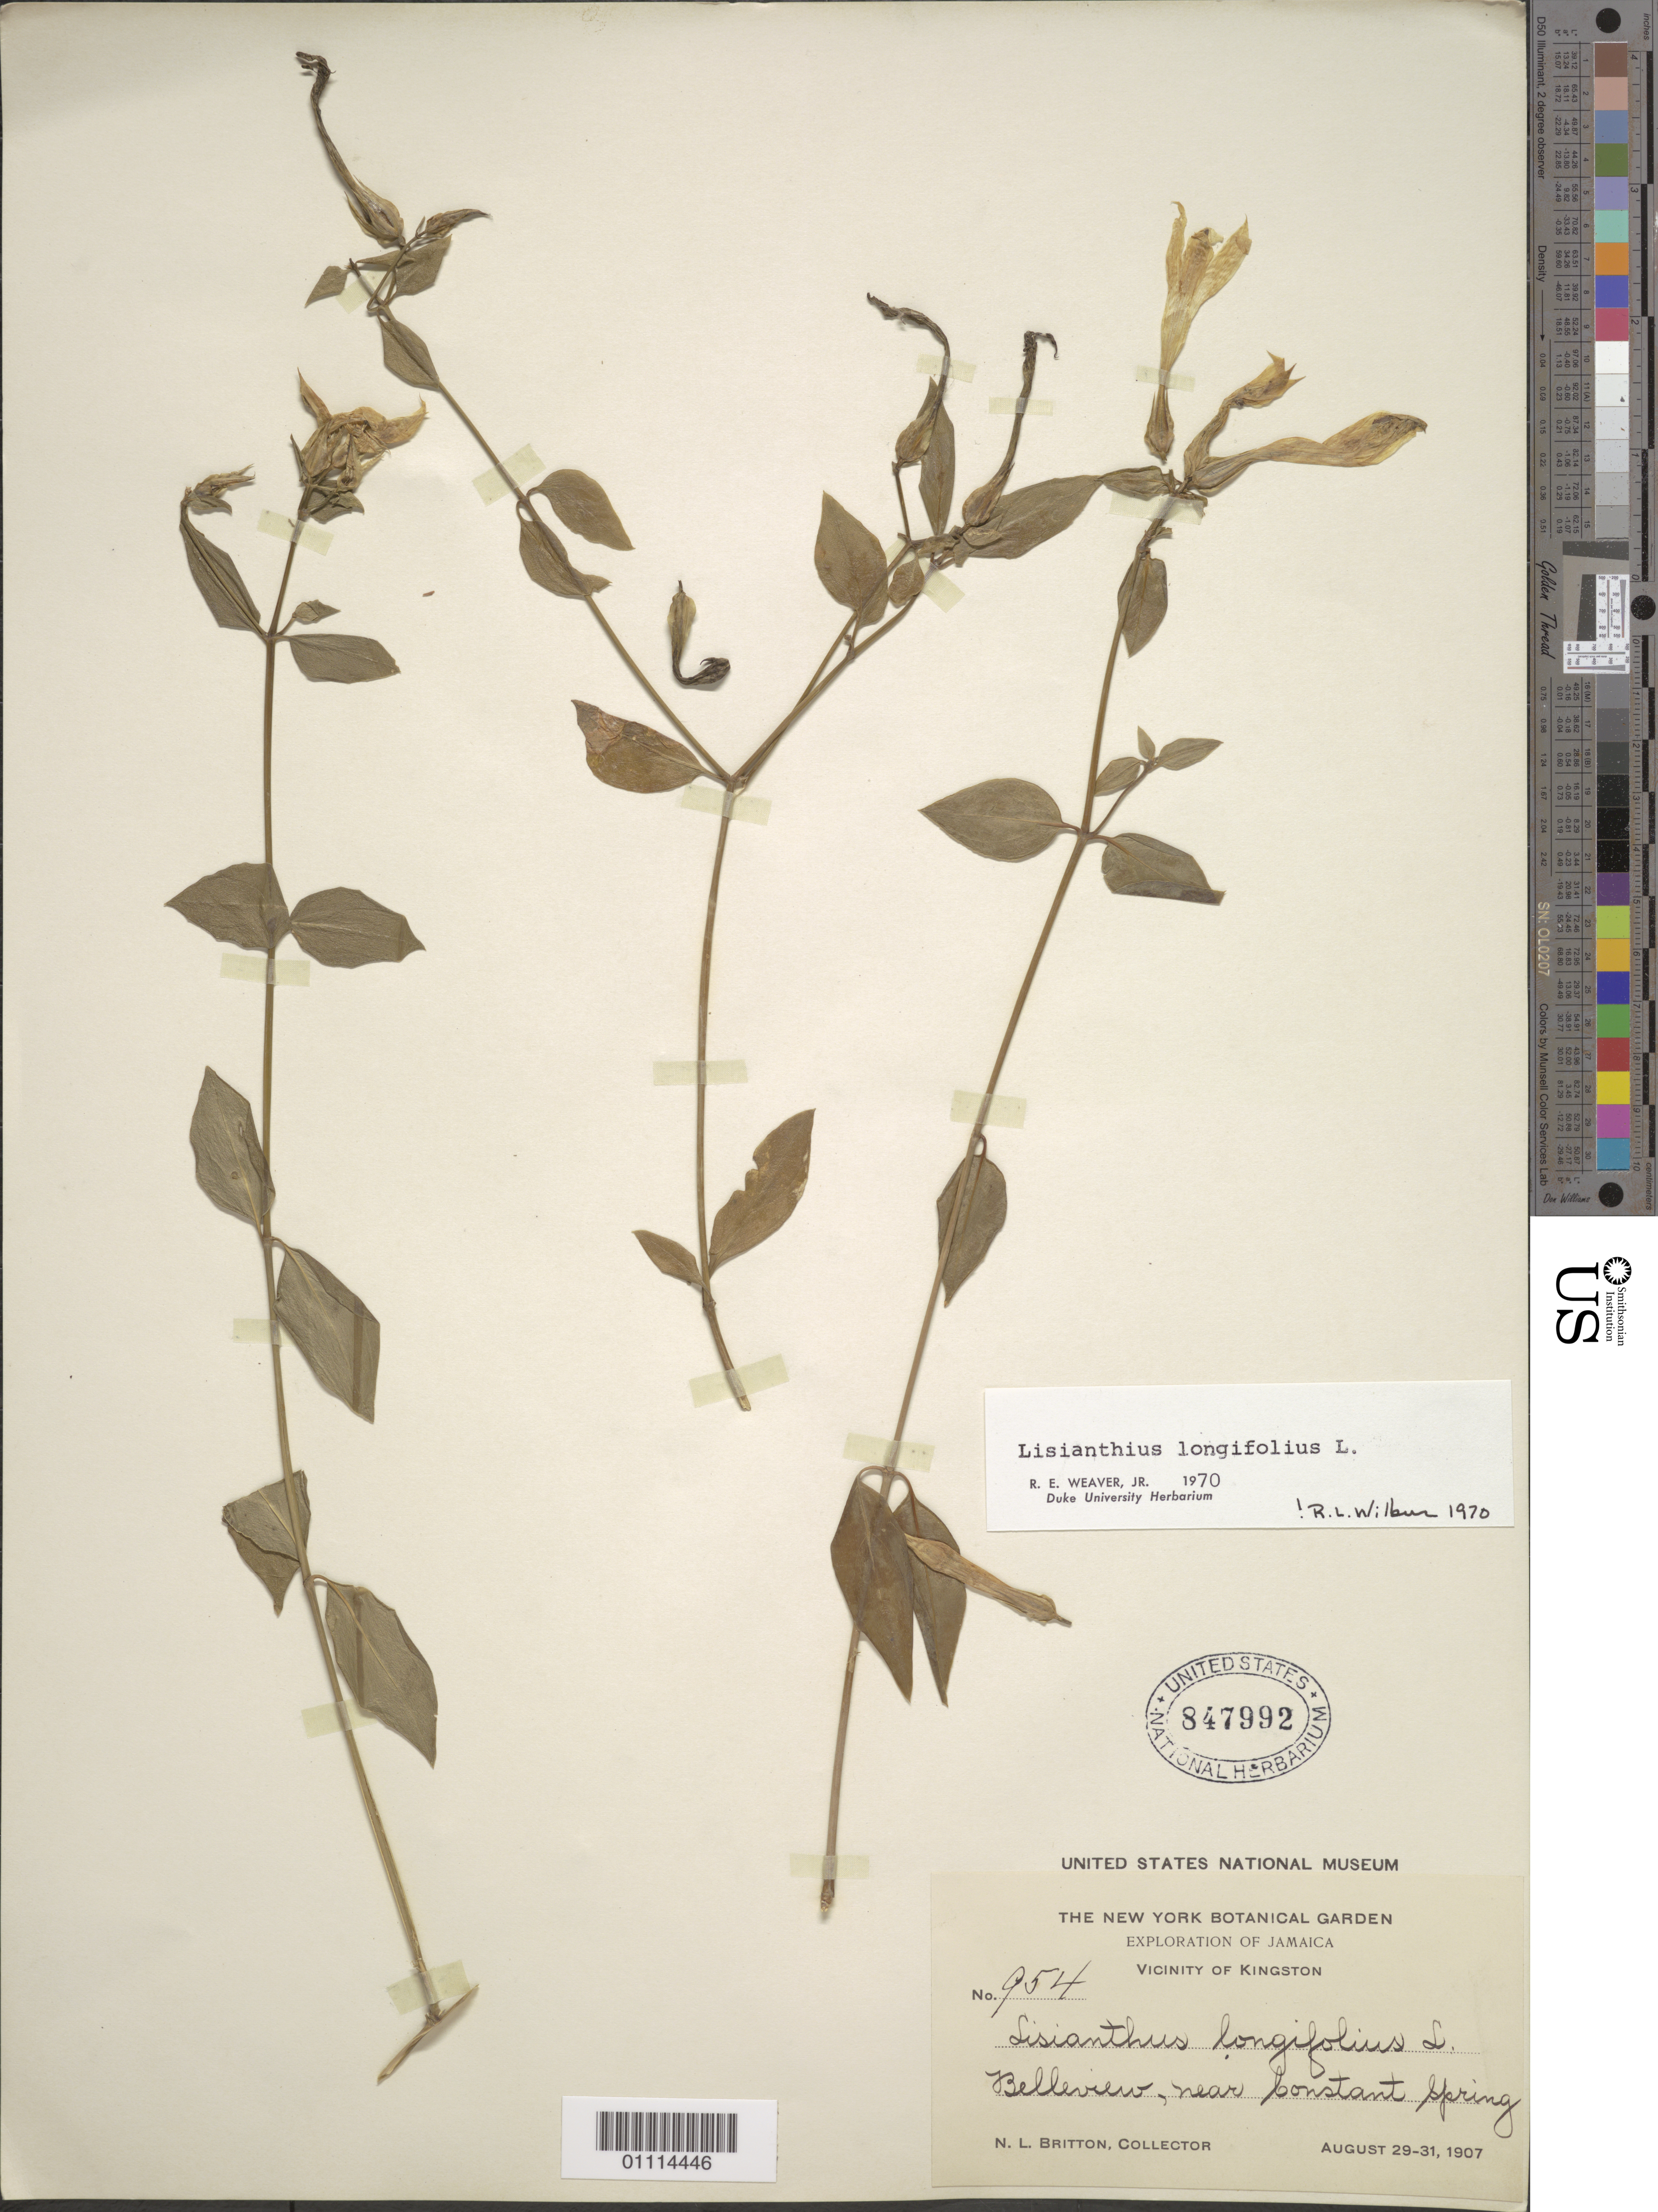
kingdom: Plantae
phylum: Tracheophyta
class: Magnoliopsida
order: Gentianales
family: Gentianaceae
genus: Lisianthius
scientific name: Lisianthius longifolius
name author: L.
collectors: N. Britton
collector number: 954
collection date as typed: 29 Aug 1907 to 31 Aug 1907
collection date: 1907-08-29/1907-08-31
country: Jamaica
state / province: Saint Andrew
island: Jamaica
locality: Vicinity of Kingston. Belleview, near Constant Spring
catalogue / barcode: US 847992